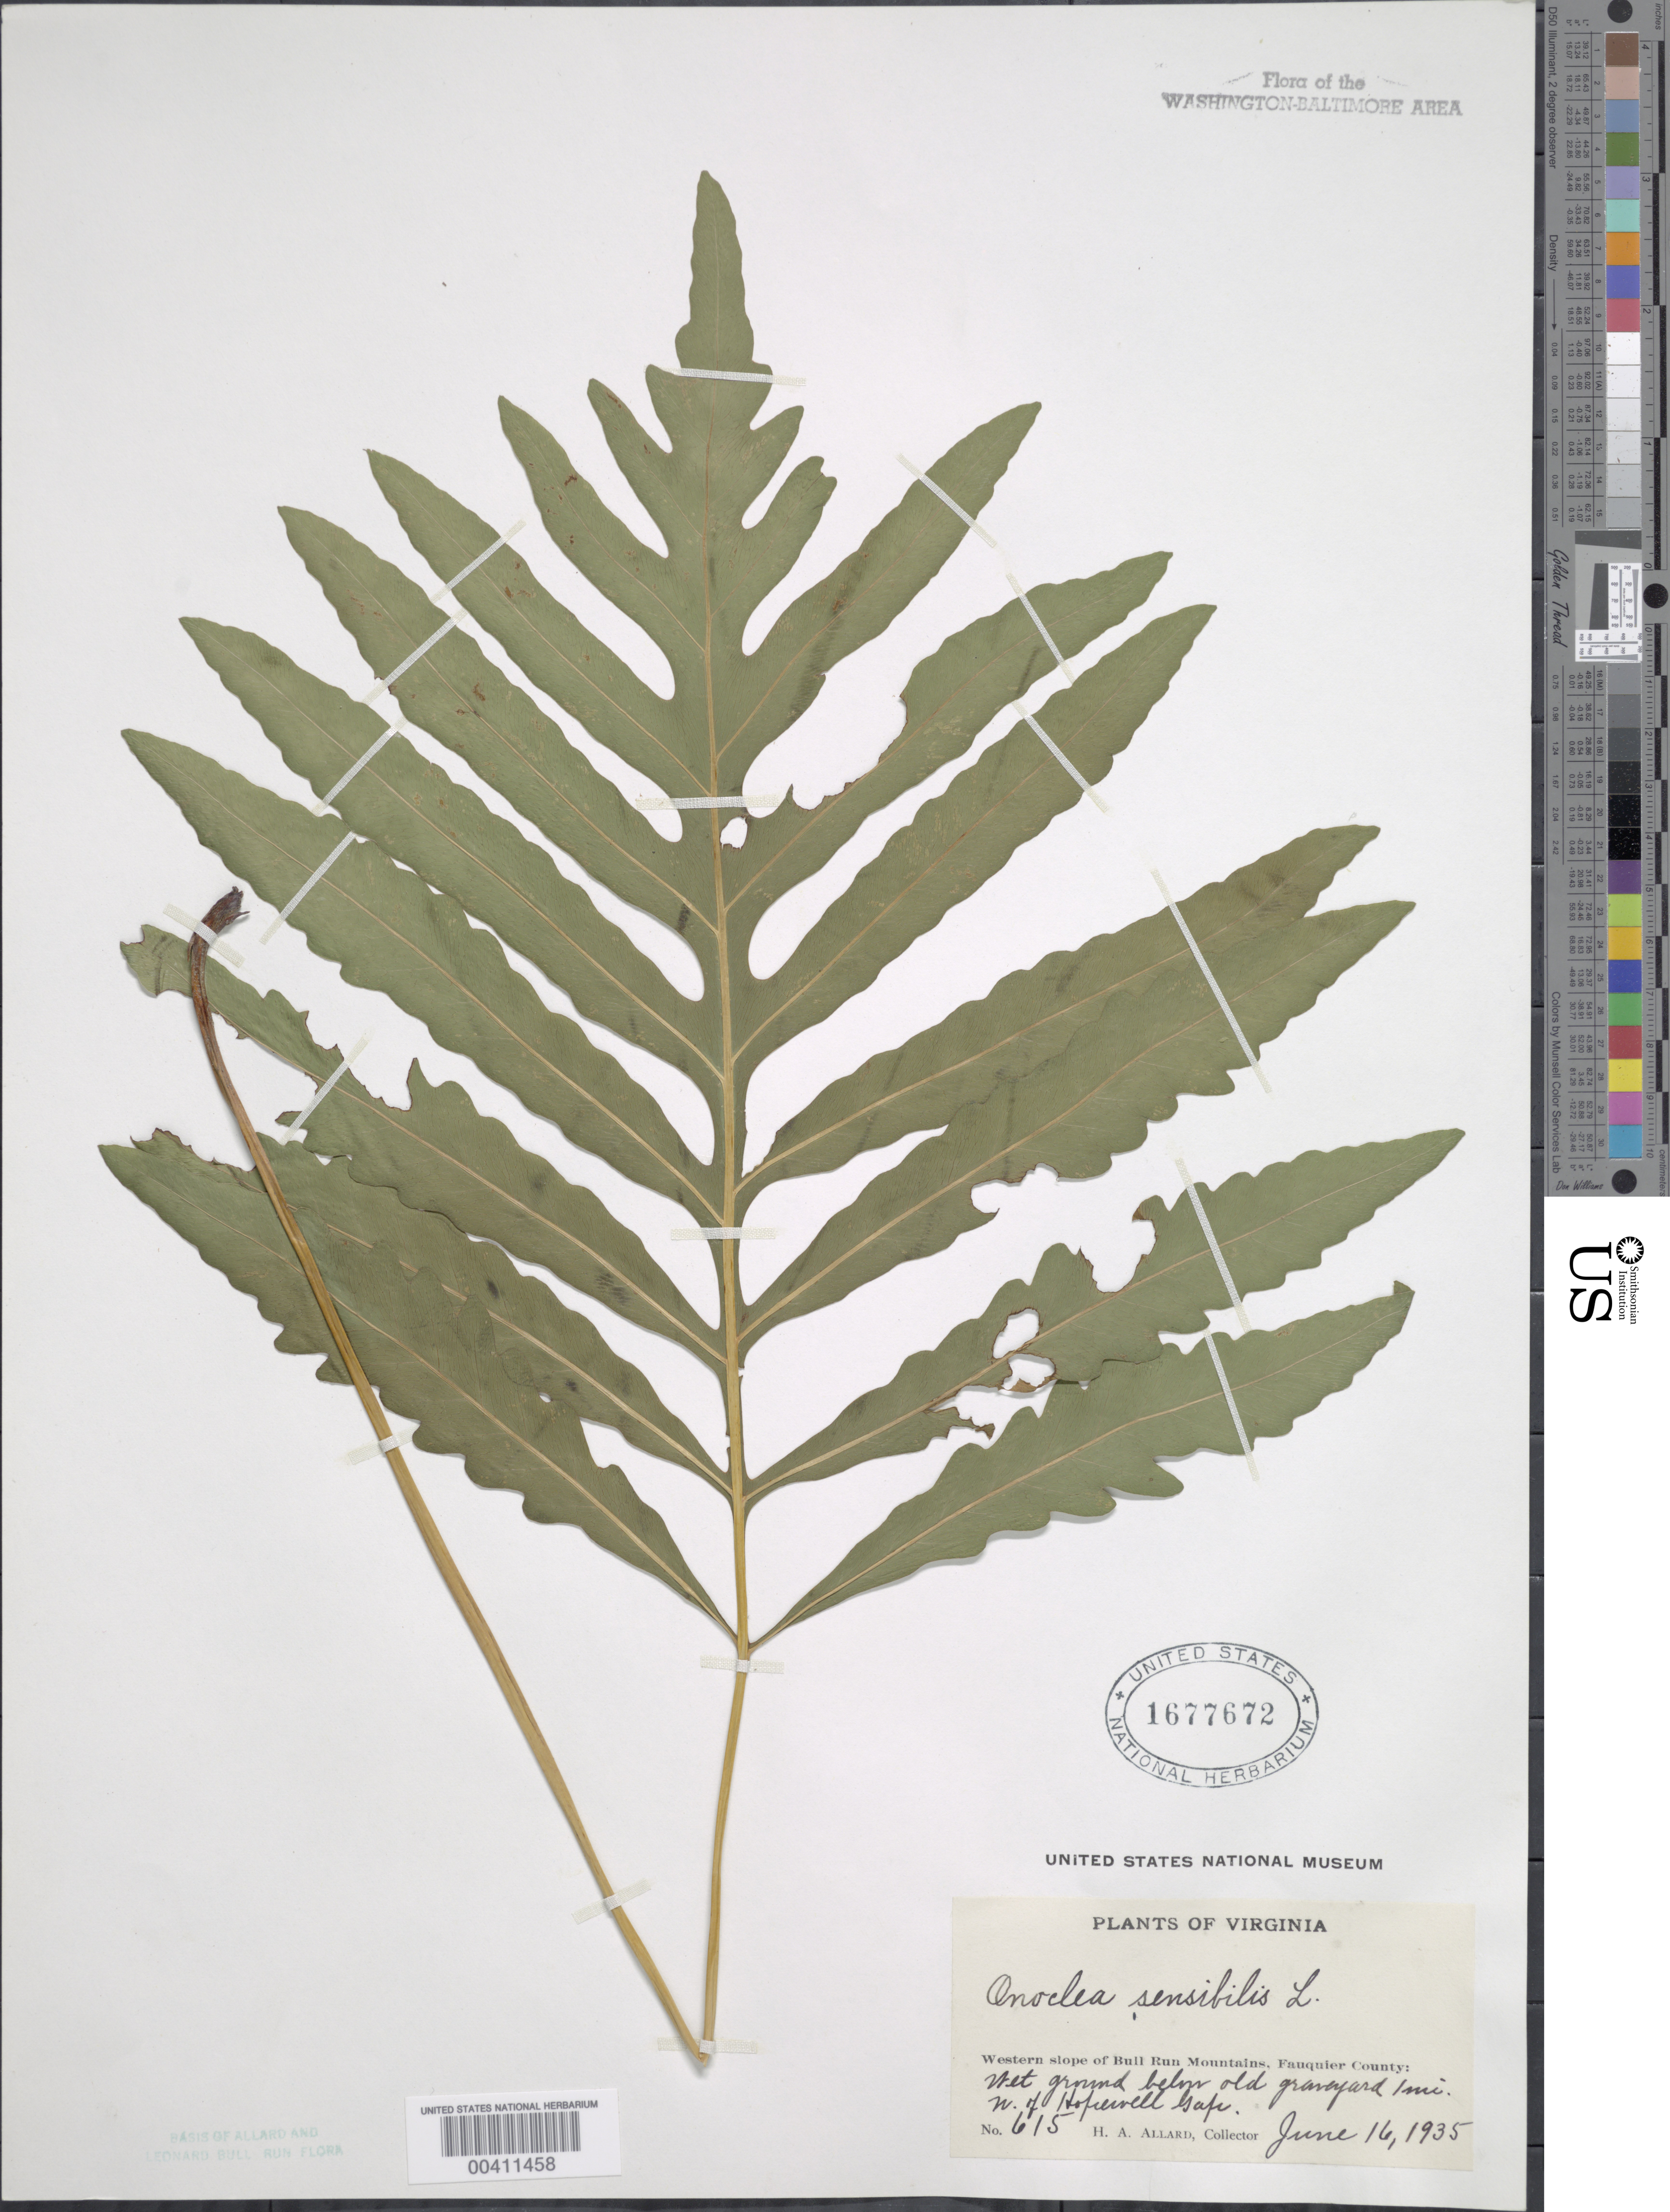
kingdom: Plantae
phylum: Tracheophyta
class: Polypodiopsida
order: Polypodiales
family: Onocleaceae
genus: Onoclea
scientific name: Onoclea sensibilis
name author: L.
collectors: H. A. Allard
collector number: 615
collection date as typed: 16 Jun 1935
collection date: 1935-06-16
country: United States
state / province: Virginia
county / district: Fauquier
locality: West of Hopewell Gap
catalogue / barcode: US 1677672